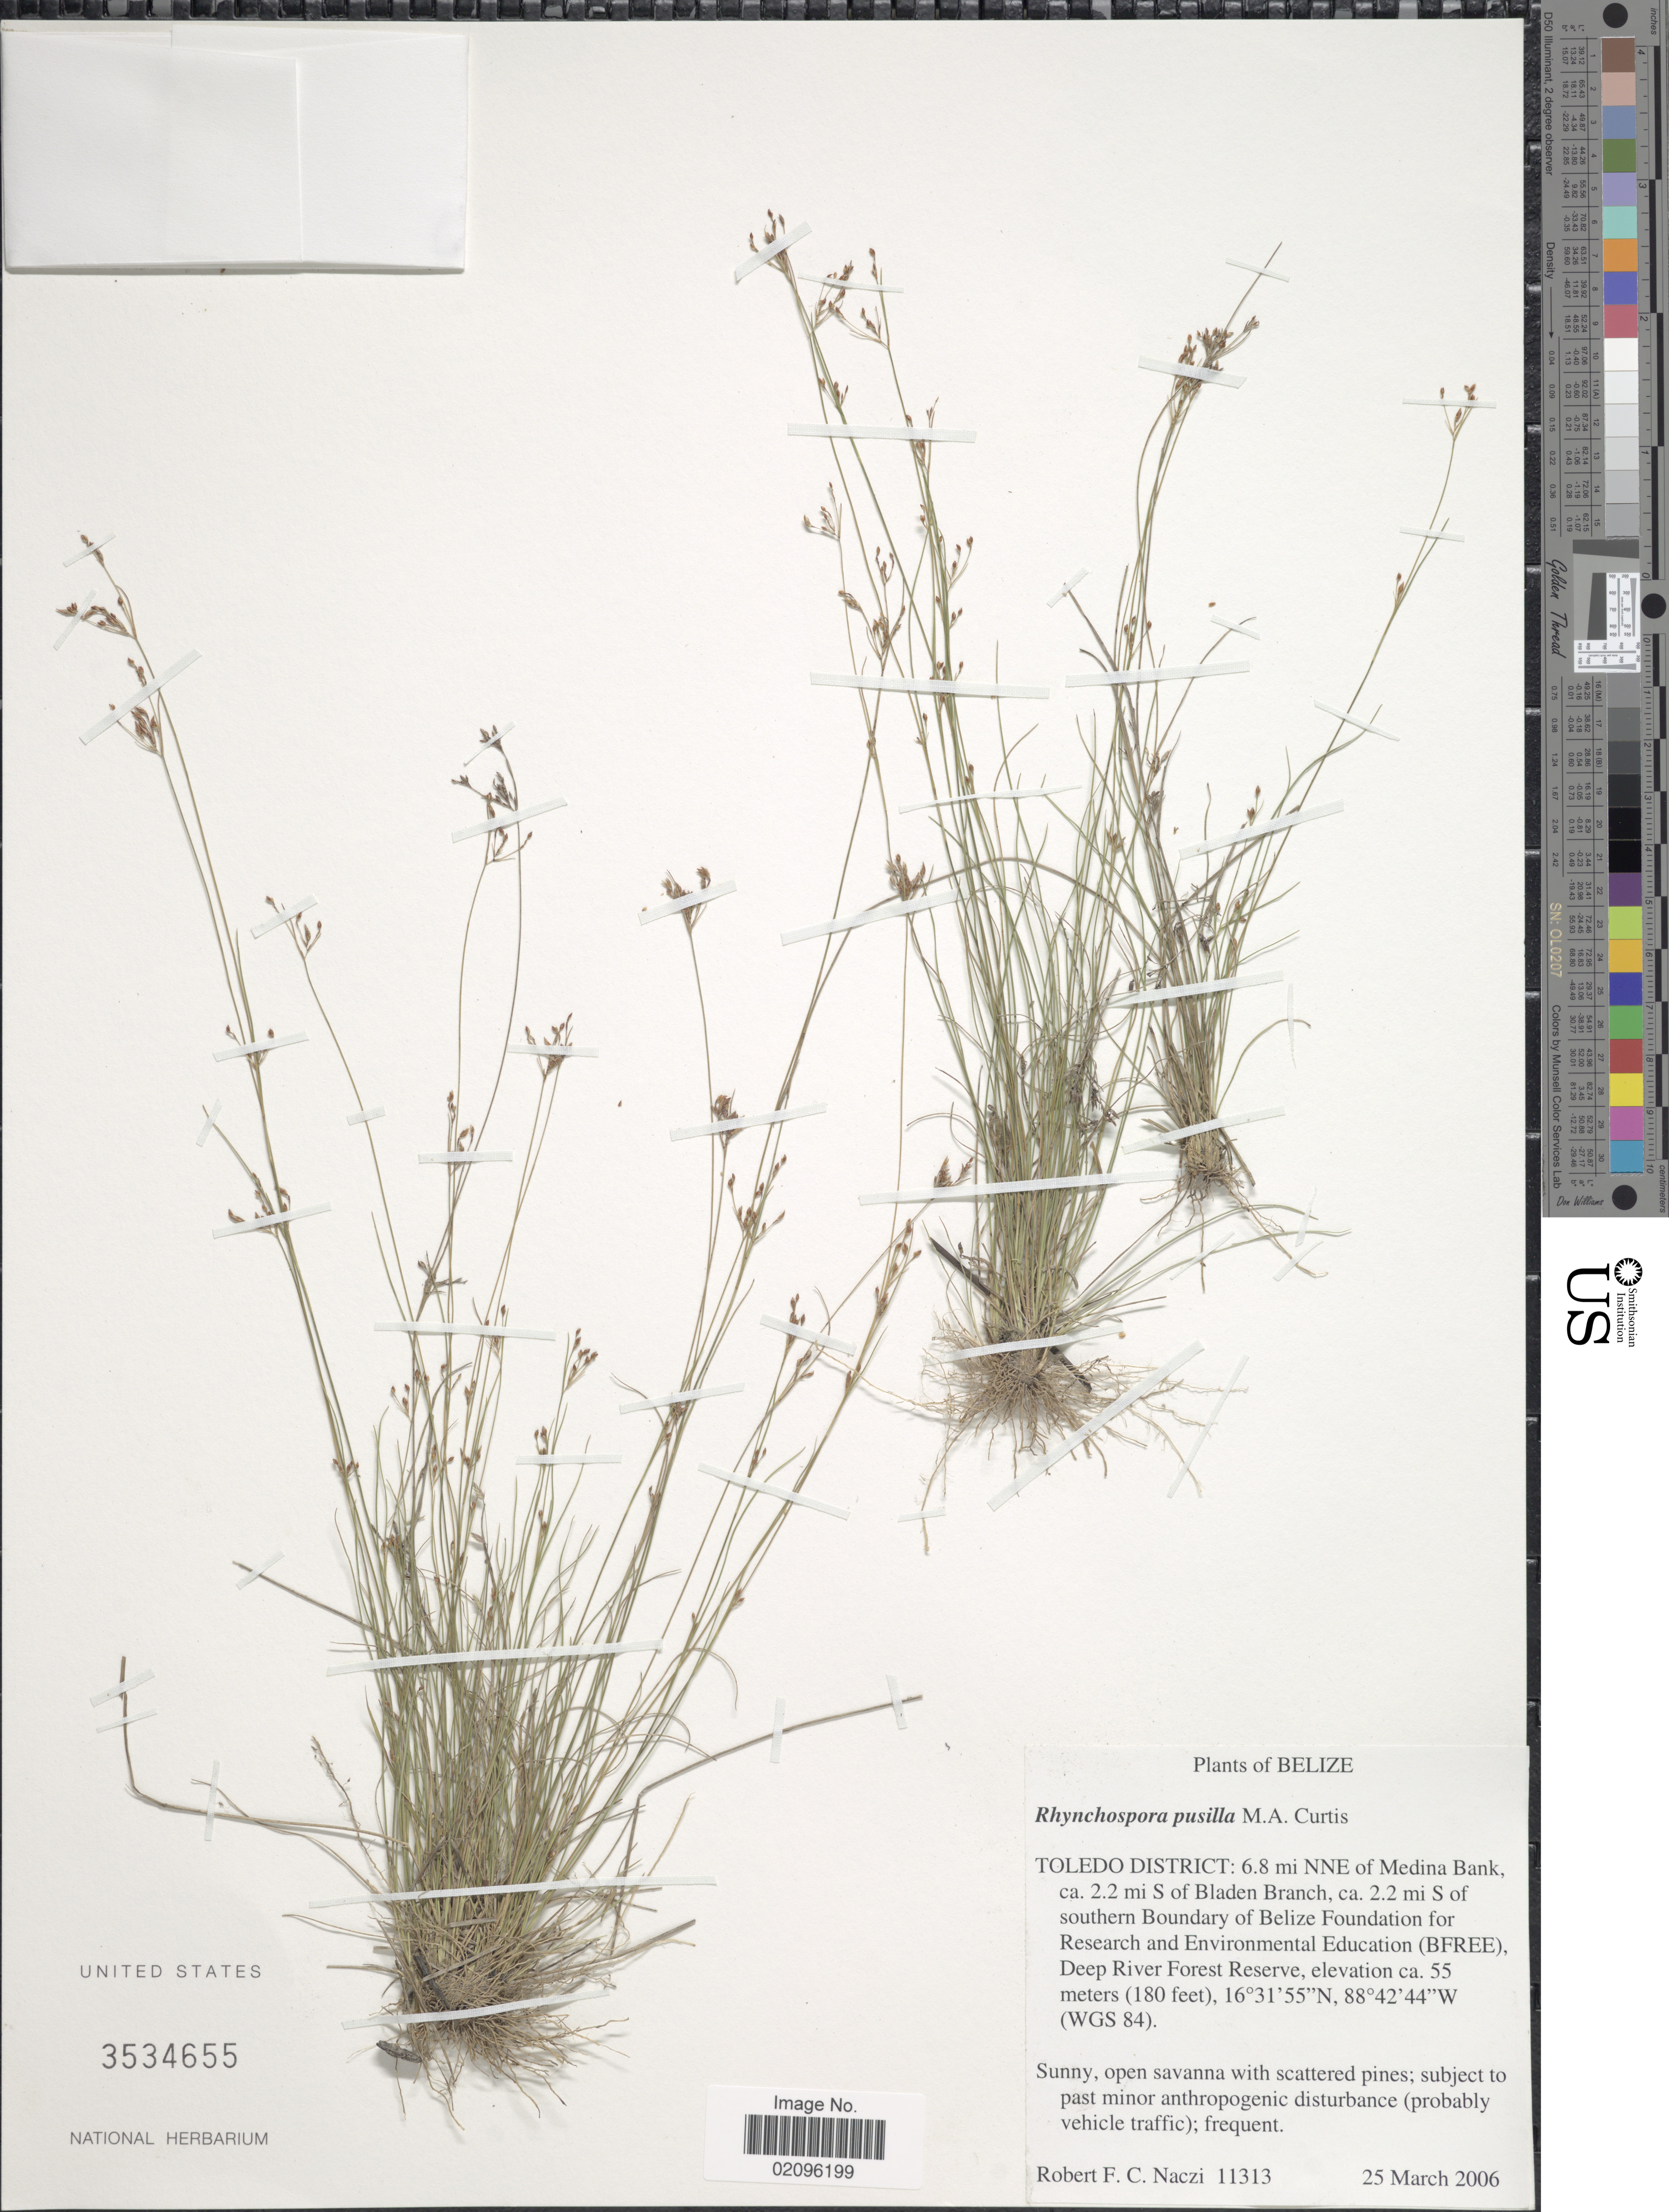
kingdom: Plantae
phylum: Tracheophyta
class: Liliopsida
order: Poales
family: Cyperaceae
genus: Rhynchospora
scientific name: Rhynchospora intermixta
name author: C. Wright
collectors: R. F. C. Naczi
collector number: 11313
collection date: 2006-03-25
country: Belize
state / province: Toledo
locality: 6.8 mi NNE of Medina Bank, ca. 2.2 mi S of Bladen Branch, ca. 2.2 mi S of southern Boundary of Belize Foundation for Research and Environmental Education (BFREE), Deep River Forest Reserve, (WGS 84).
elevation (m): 55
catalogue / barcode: US 3534655